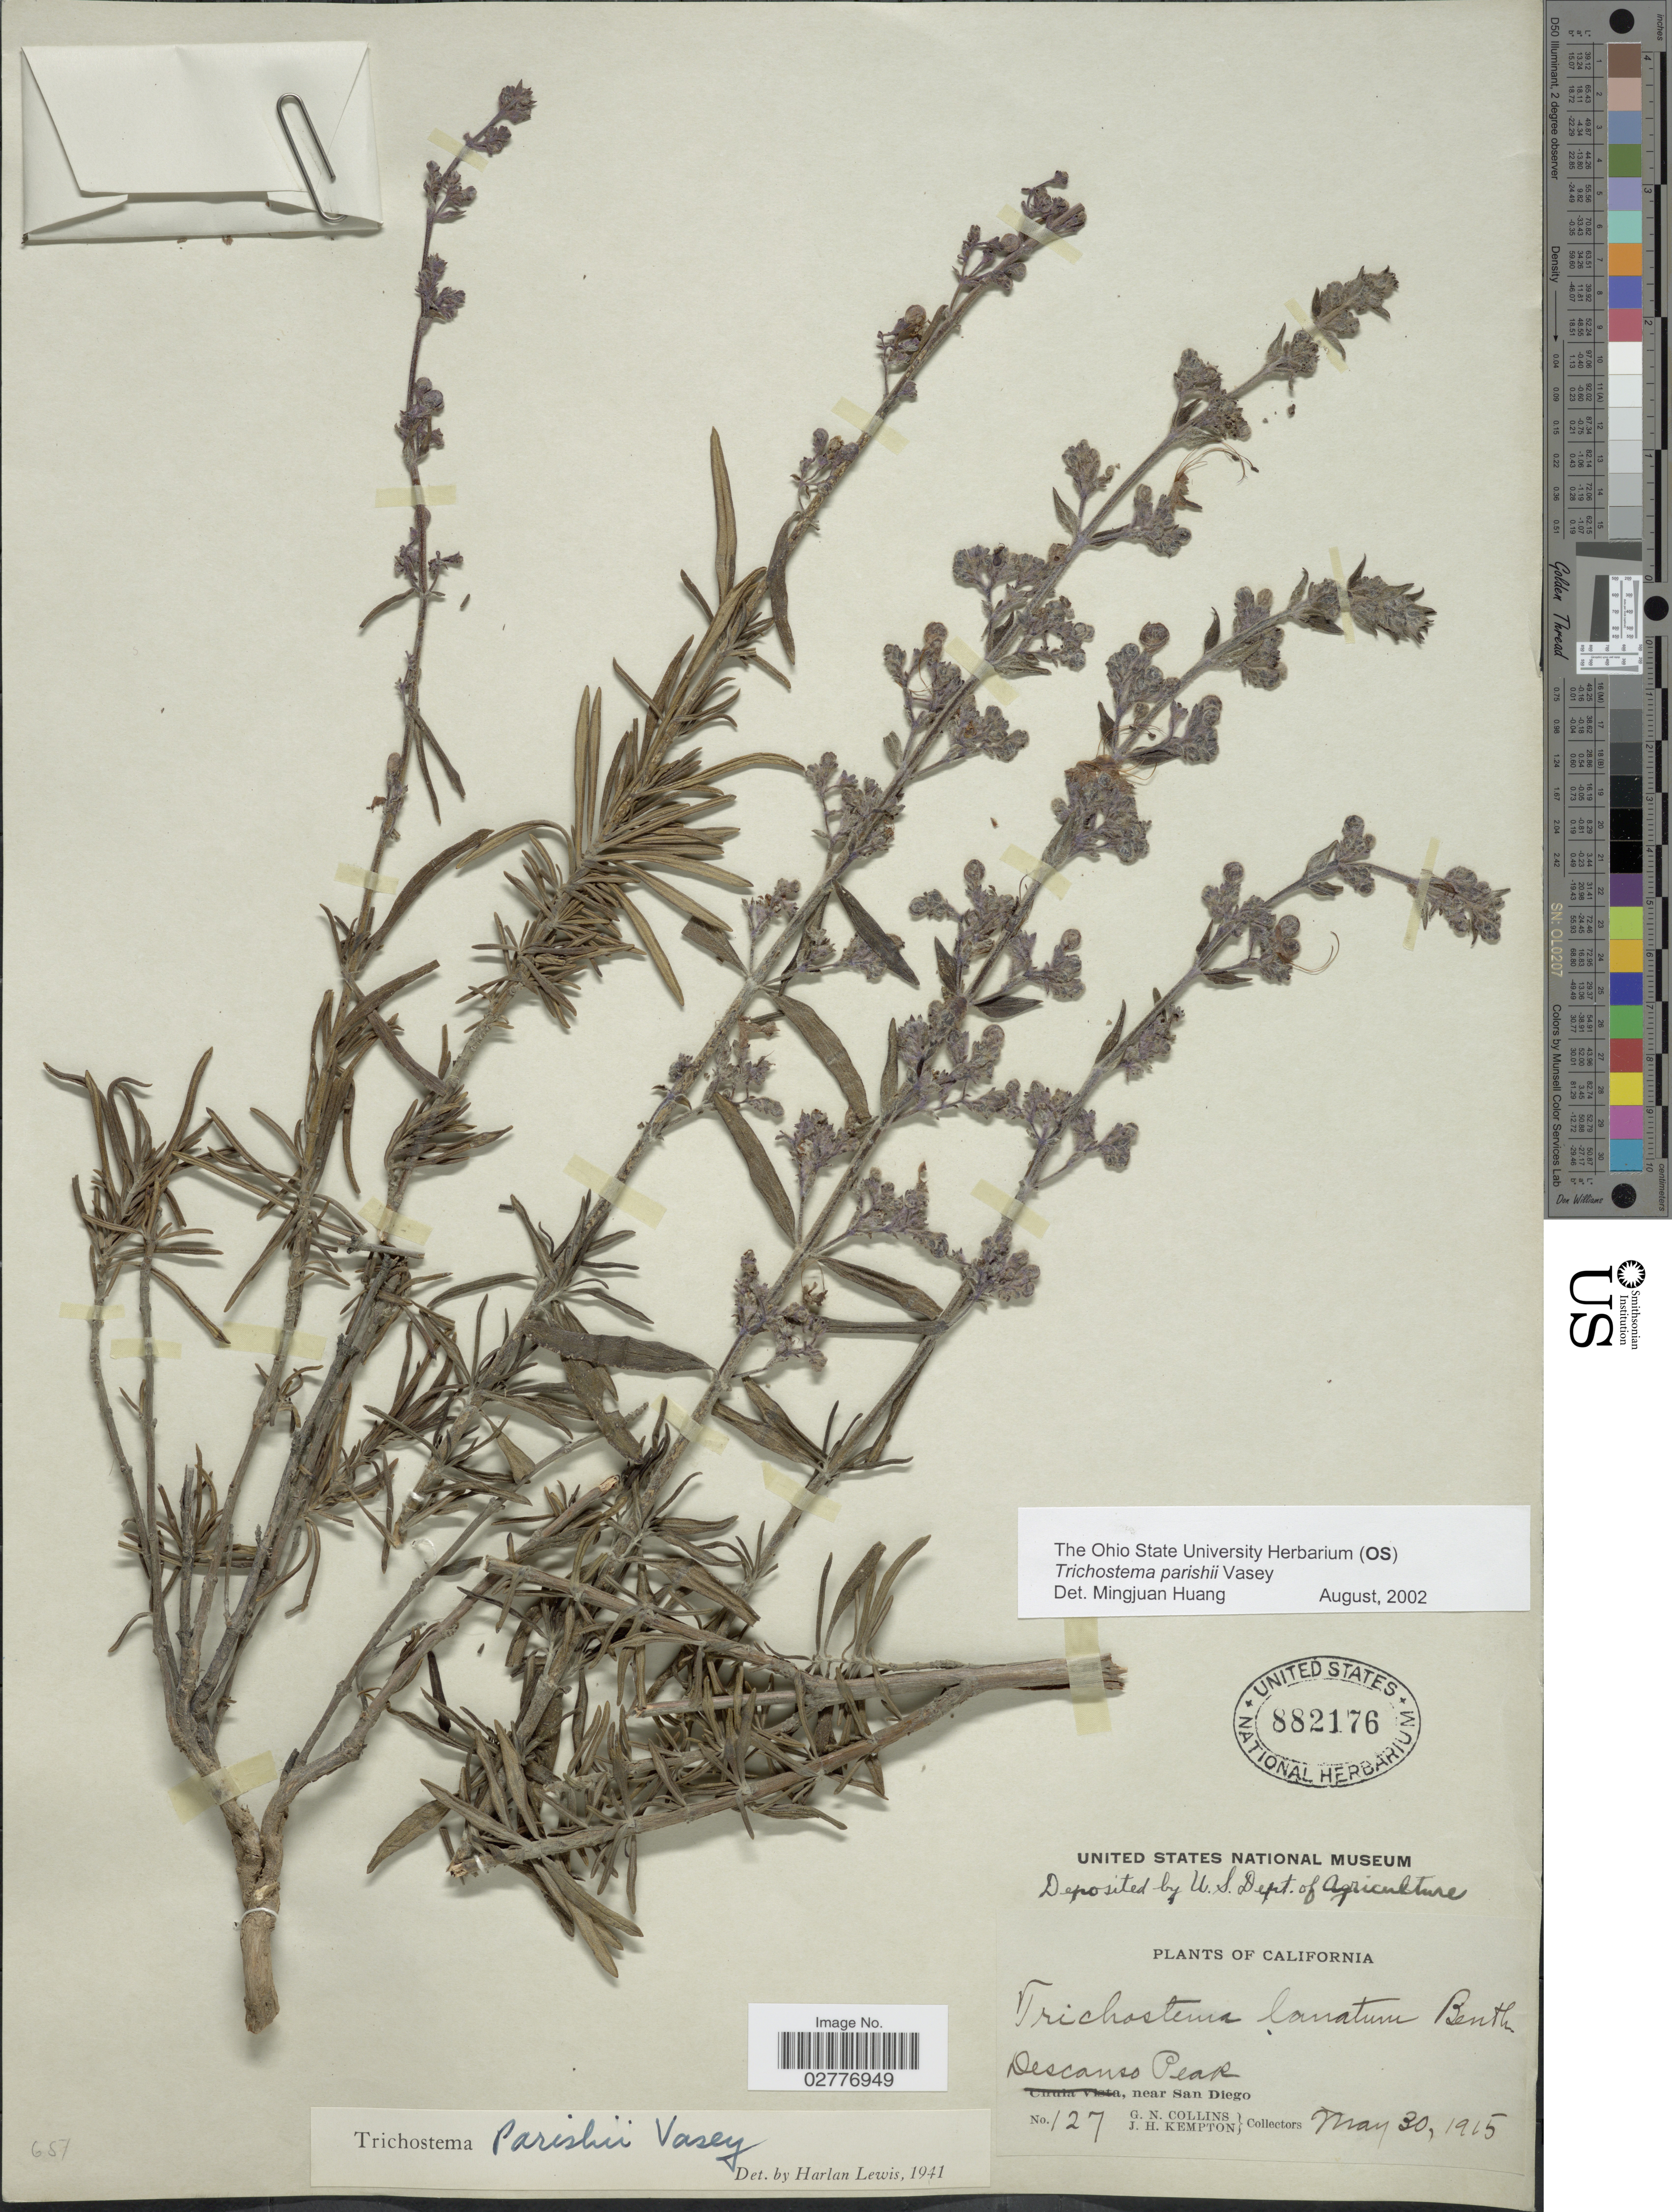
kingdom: Plantae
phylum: Tracheophyta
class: Magnoliopsida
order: Lamiales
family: Lamiaceae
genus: Trichostema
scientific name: Trichostema parishii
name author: Vasey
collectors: G. Collins & J. H. Kempton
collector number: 127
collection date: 1915-05-30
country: United States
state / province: California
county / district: San Diego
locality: Descanso Peak, near San Diego.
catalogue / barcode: US 882176